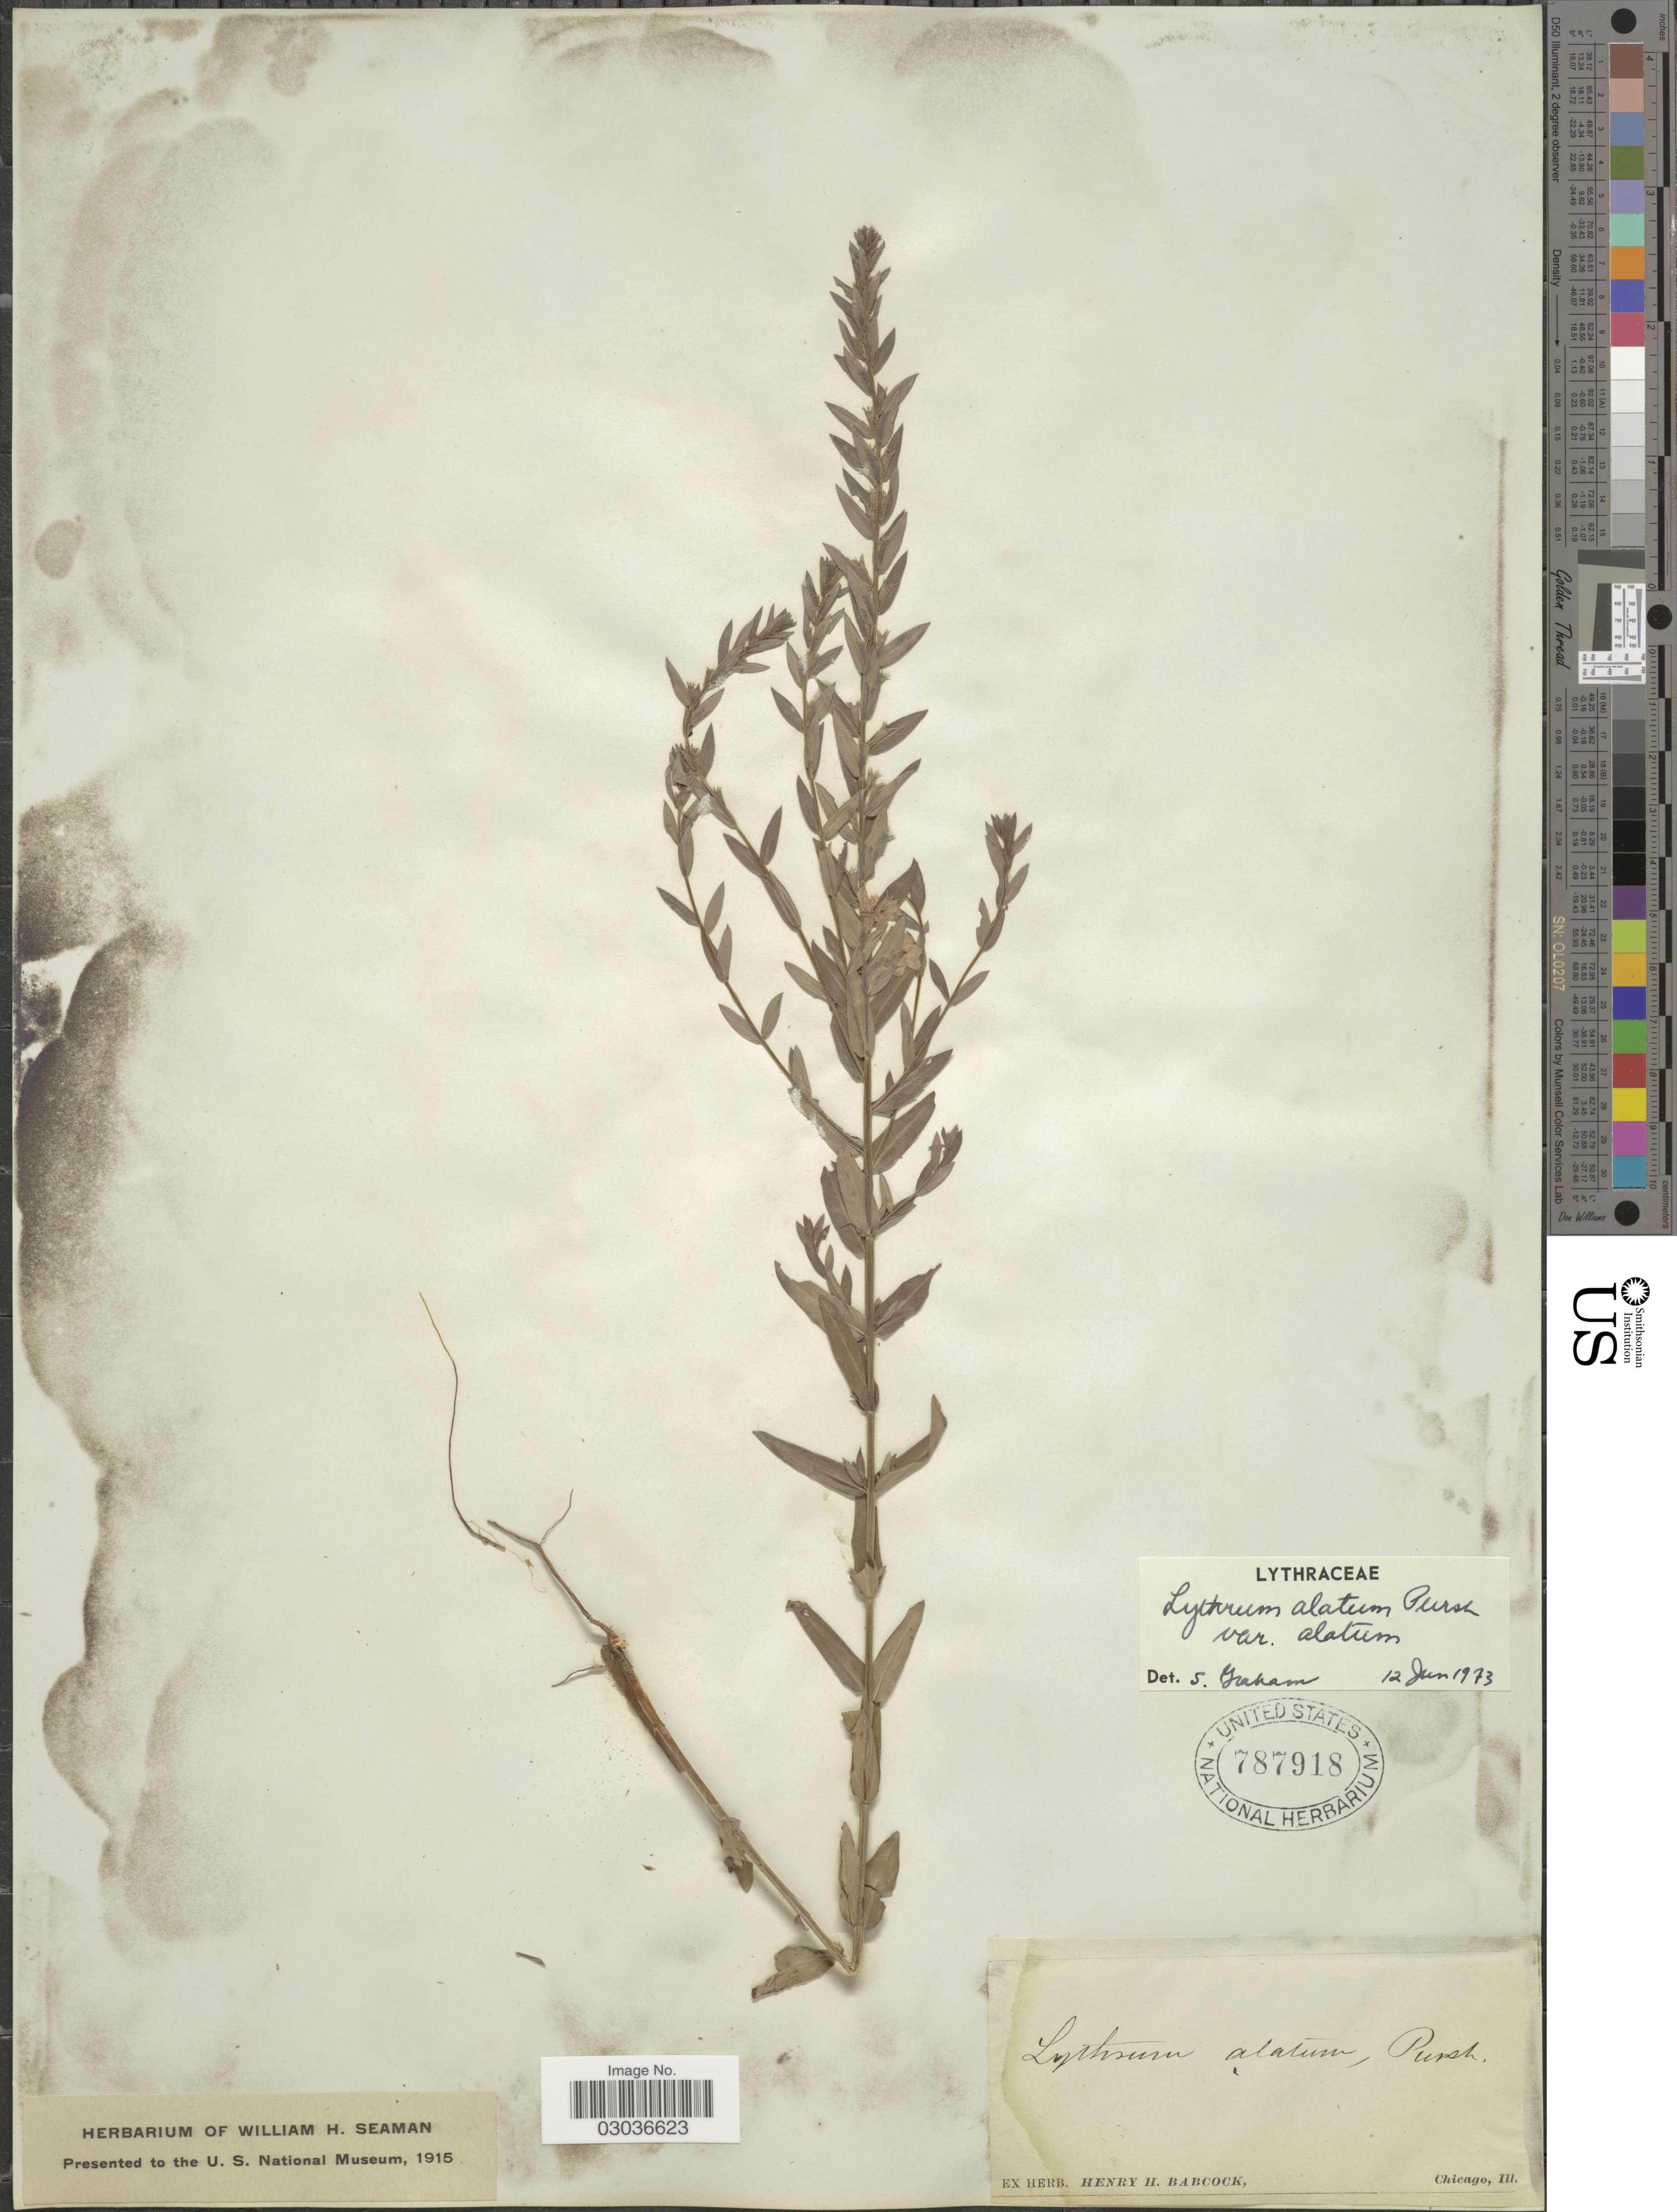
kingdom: Plantae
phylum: Tracheophyta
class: Magnoliopsida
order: Myrtales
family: Lythraceae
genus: Lythrum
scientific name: Lythrum alatum var. alatum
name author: Pursh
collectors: ex herb. Henry Homes Babcock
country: United States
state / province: Illinois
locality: Chicago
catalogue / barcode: US 787918